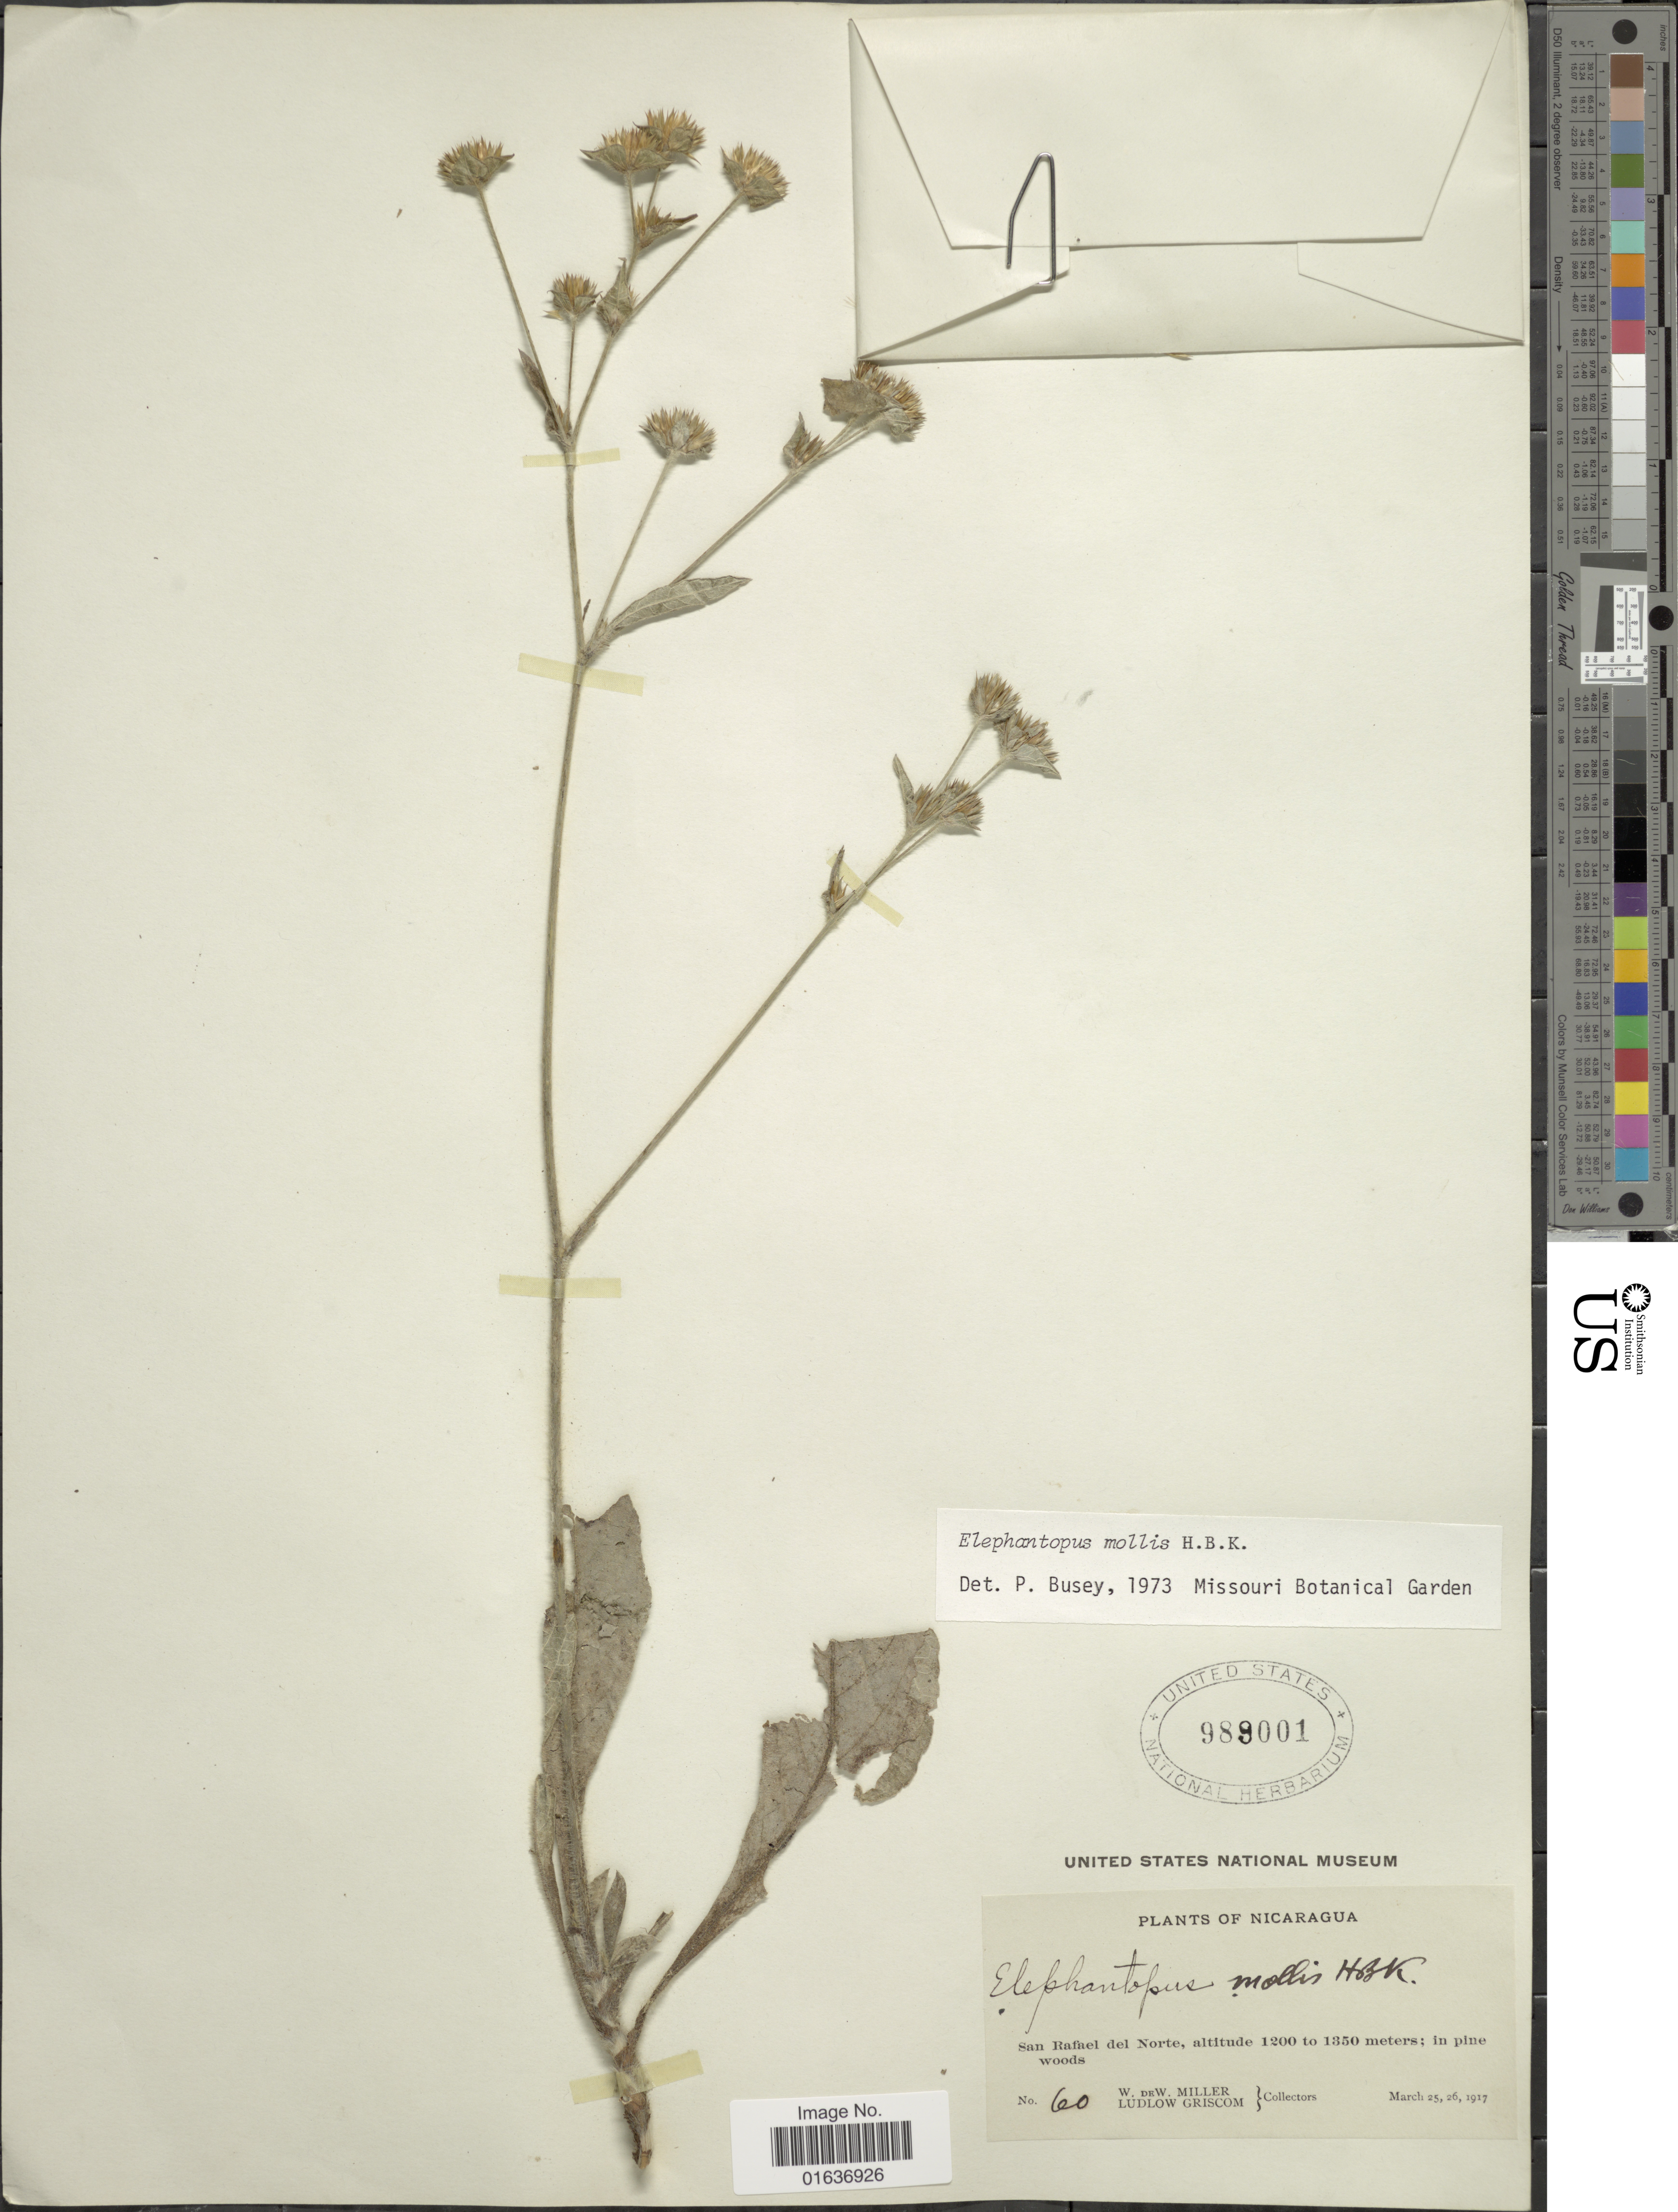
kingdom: Plantae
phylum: Tracheophyta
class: Magnoliopsida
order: Asterales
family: Asteraceae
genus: Elephantopus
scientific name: Elephantopus mollis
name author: Kunth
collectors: W. W. Miller & L. Griscom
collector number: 60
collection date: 1917-03-25/1917-03-26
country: Nicaragua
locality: San Rafael del Norte, in pine woods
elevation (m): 1200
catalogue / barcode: US 989001